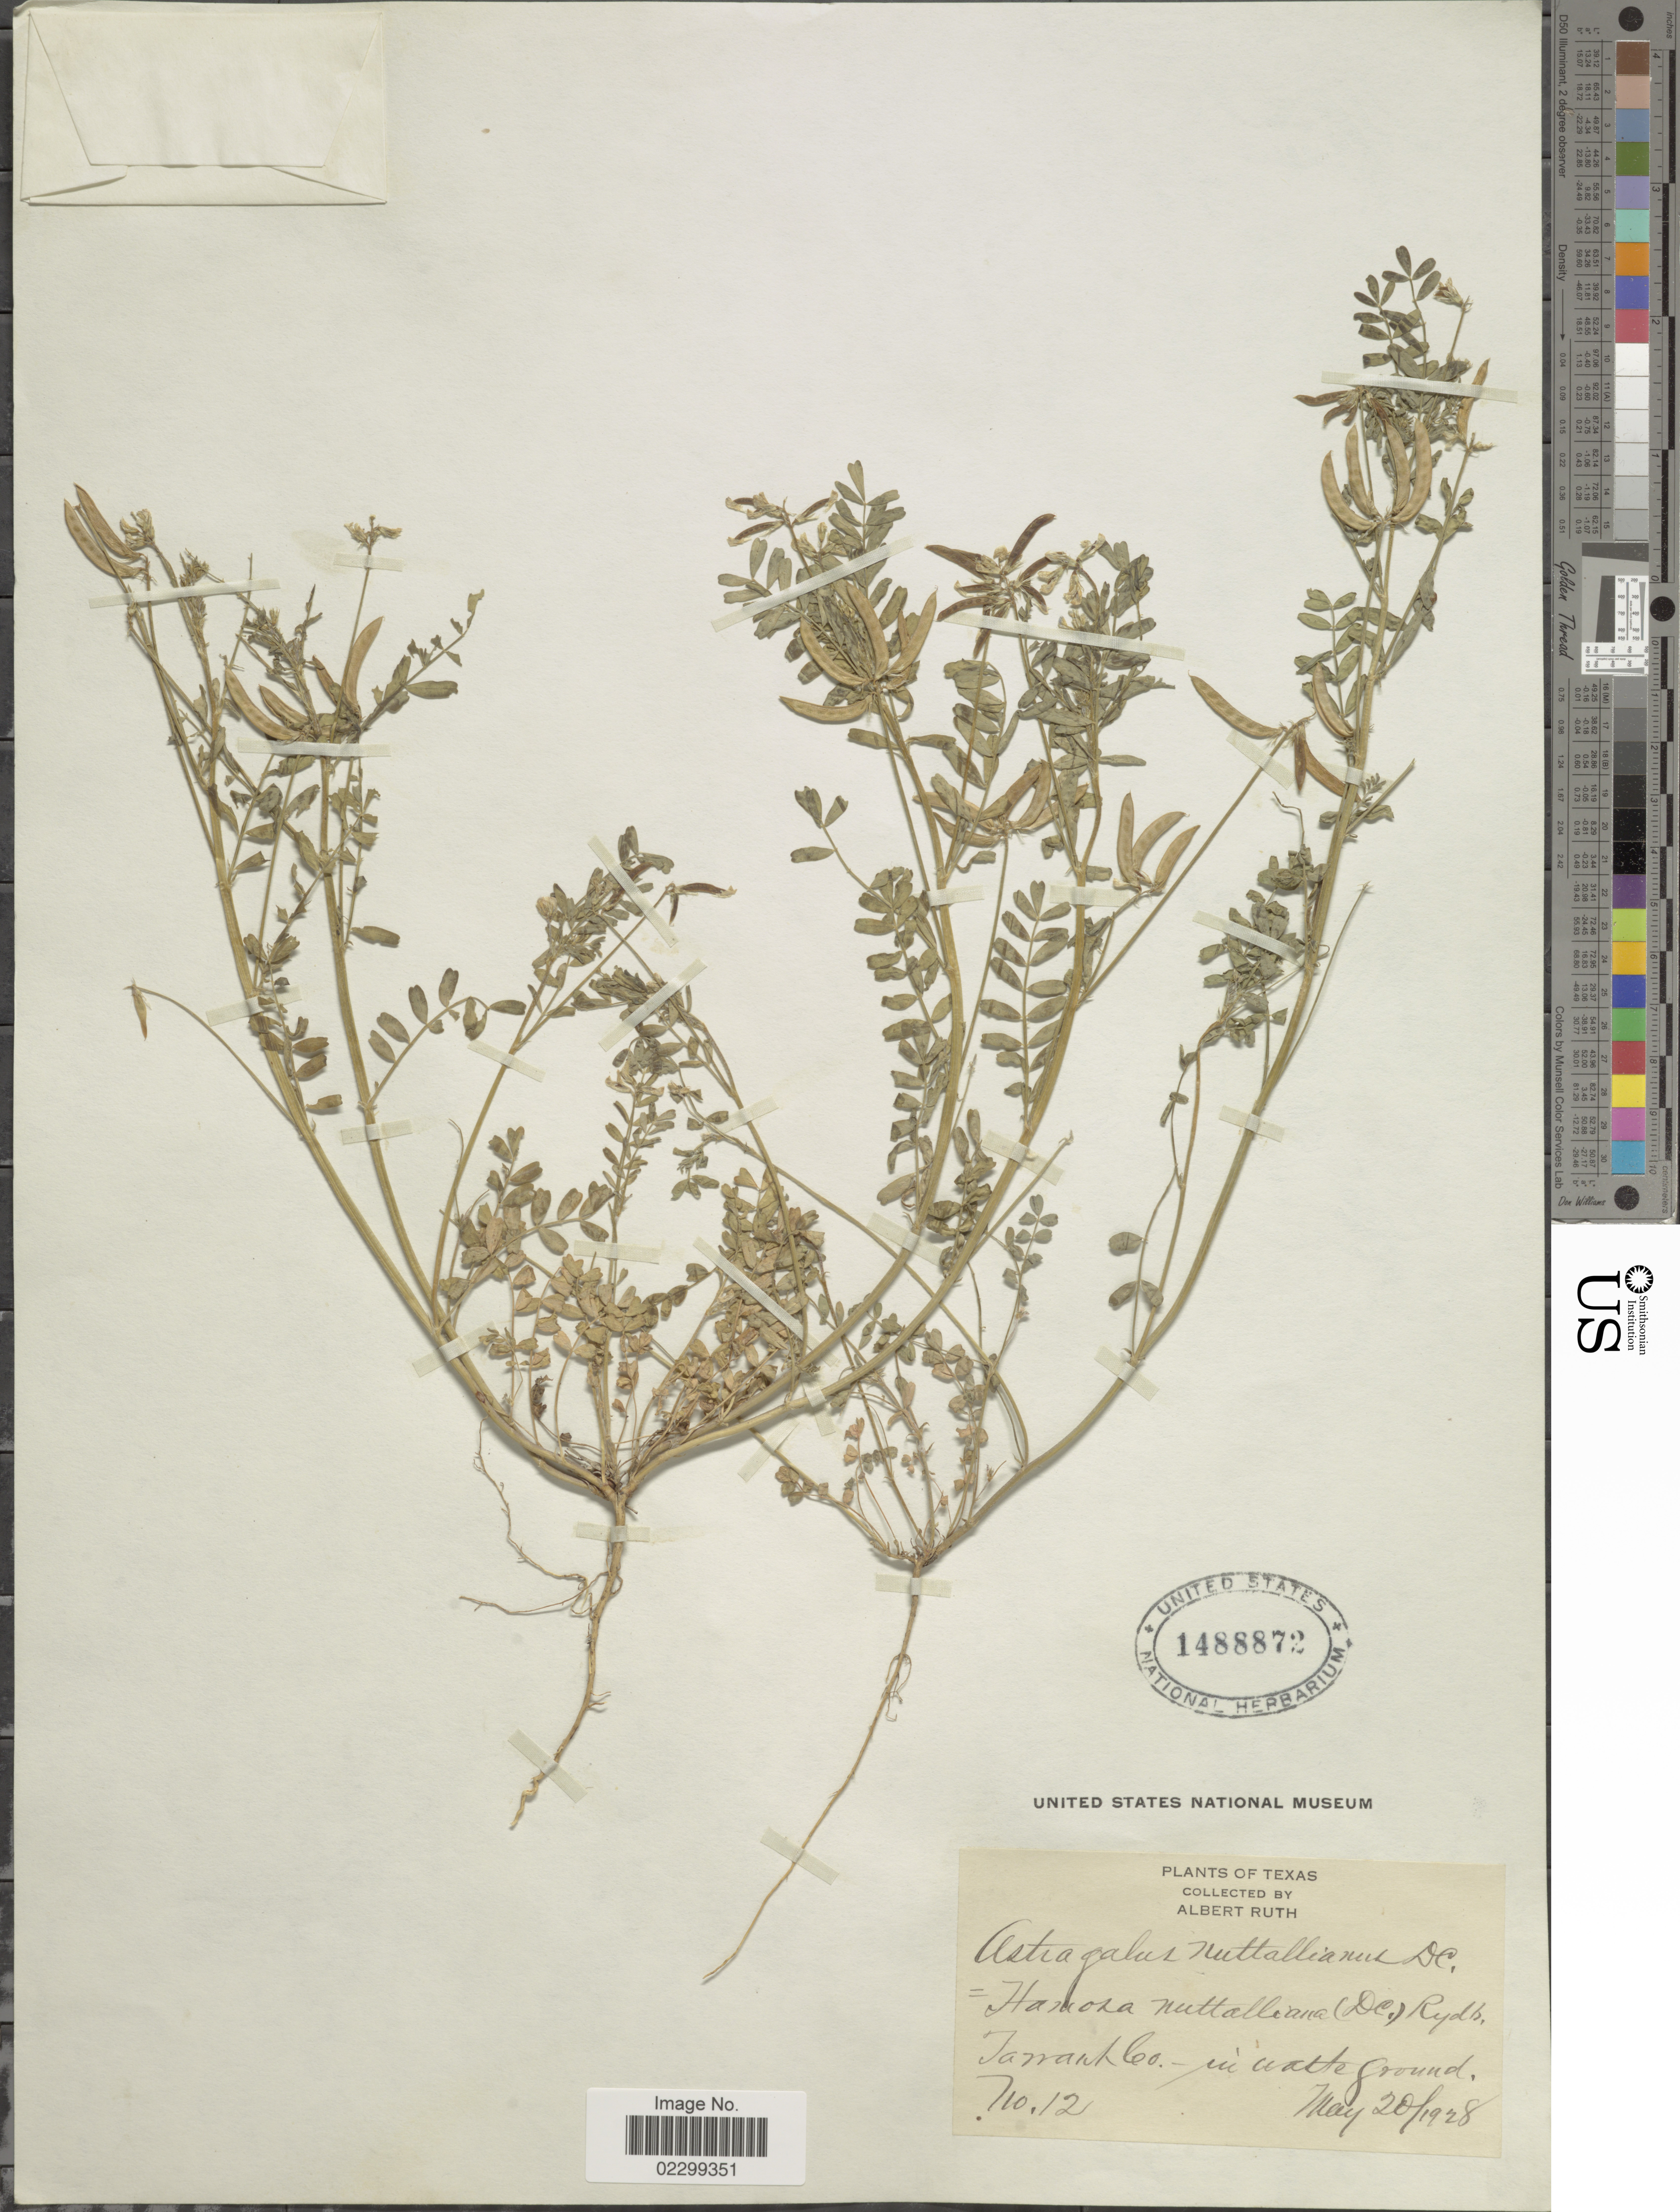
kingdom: Plantae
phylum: Tracheophyta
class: Magnoliopsida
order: Fabales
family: Fabaceae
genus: Astragalus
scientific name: Astragalus austrinus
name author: (Small) O.E. Schulz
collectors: A. Ruth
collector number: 121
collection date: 1928-05-20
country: United States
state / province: Texas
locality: Tarrant Co.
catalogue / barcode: US 1488872